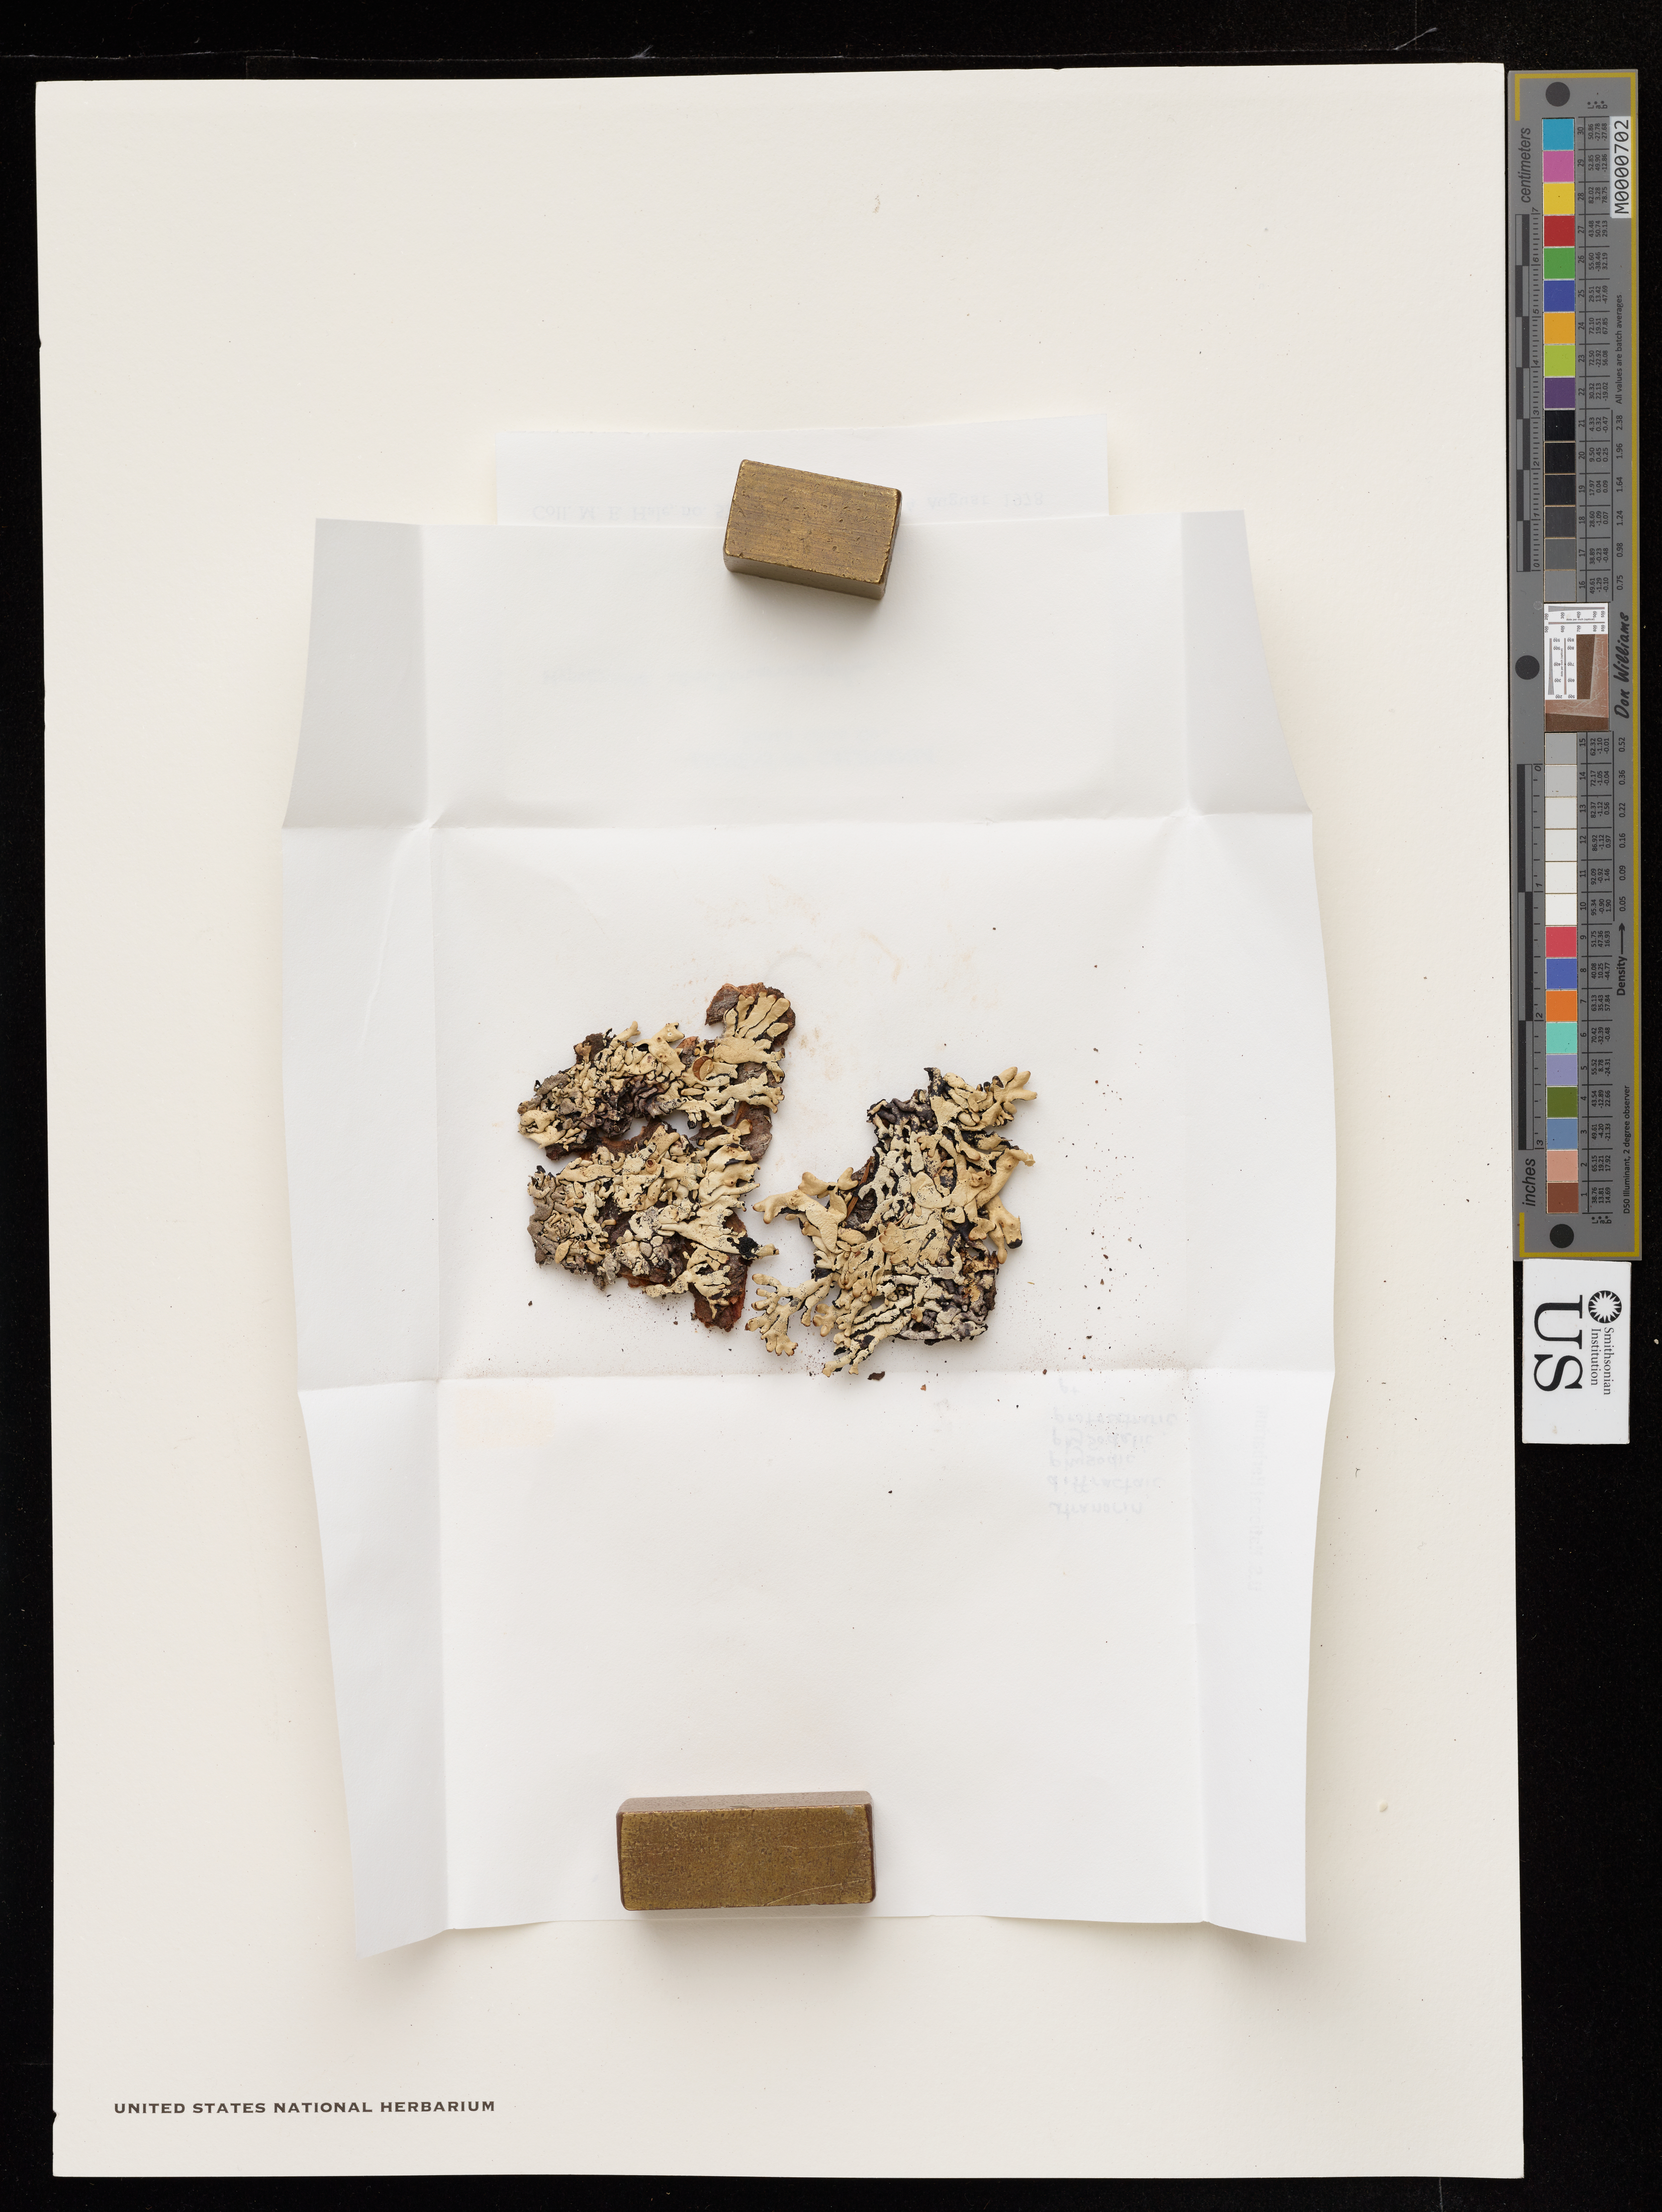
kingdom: Fungi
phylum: Ascomycota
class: Lecanoromycetes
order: Lecanorales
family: Parmeliaceae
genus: Hypogymnia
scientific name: Hypogymnia enteromorpha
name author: (Ach.) Nyl.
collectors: M. Hale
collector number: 51709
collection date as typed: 04 Aug 1978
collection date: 1978-08-04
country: United States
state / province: California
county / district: Santa Cruz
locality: Big basin st. park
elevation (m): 0